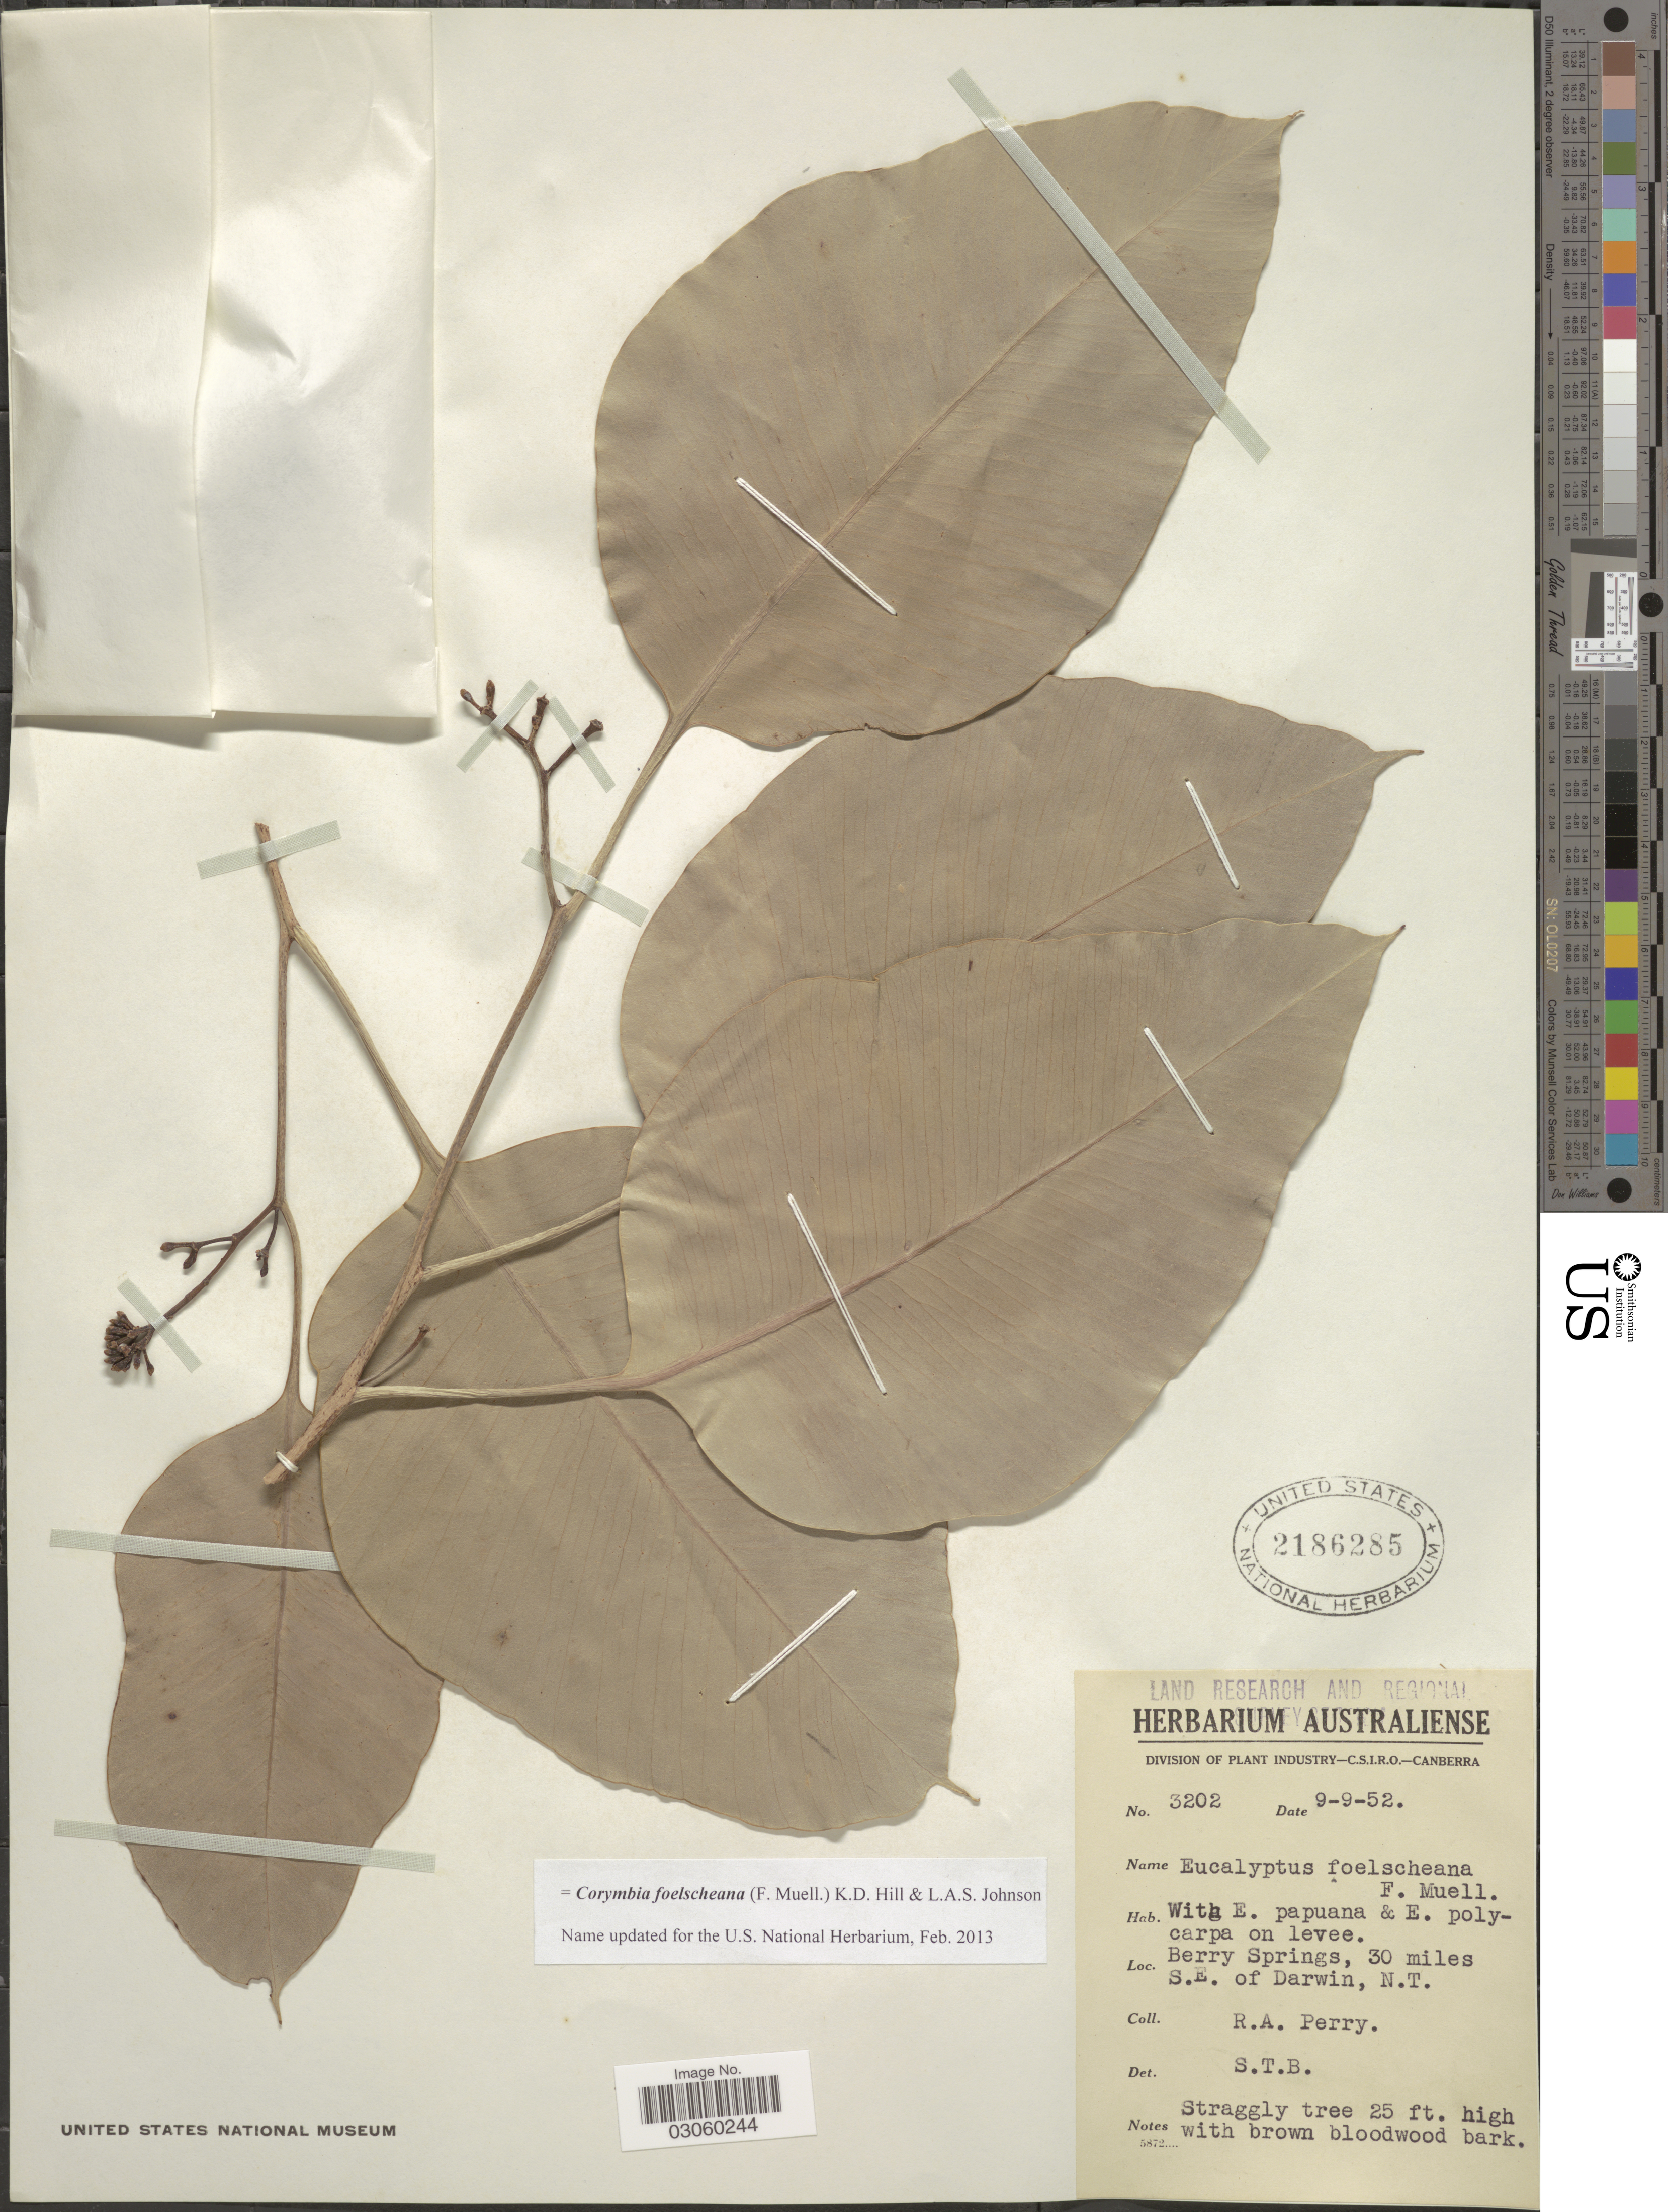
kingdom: Plantae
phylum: Tracheophyta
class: Magnoliopsida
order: Myrtales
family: Myrtaceae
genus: Corymbia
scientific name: Corymbia foelscheana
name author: (F. Muell.) K.D. Hill & L.A.S. Johnson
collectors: Perry, R. A.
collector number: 3202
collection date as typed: Transcribed d/m/y: 9/9/52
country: Australia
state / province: Northern Territory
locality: Berry Springs, 30 miles S.E. of Darwin, N.T.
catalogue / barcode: US 2186285